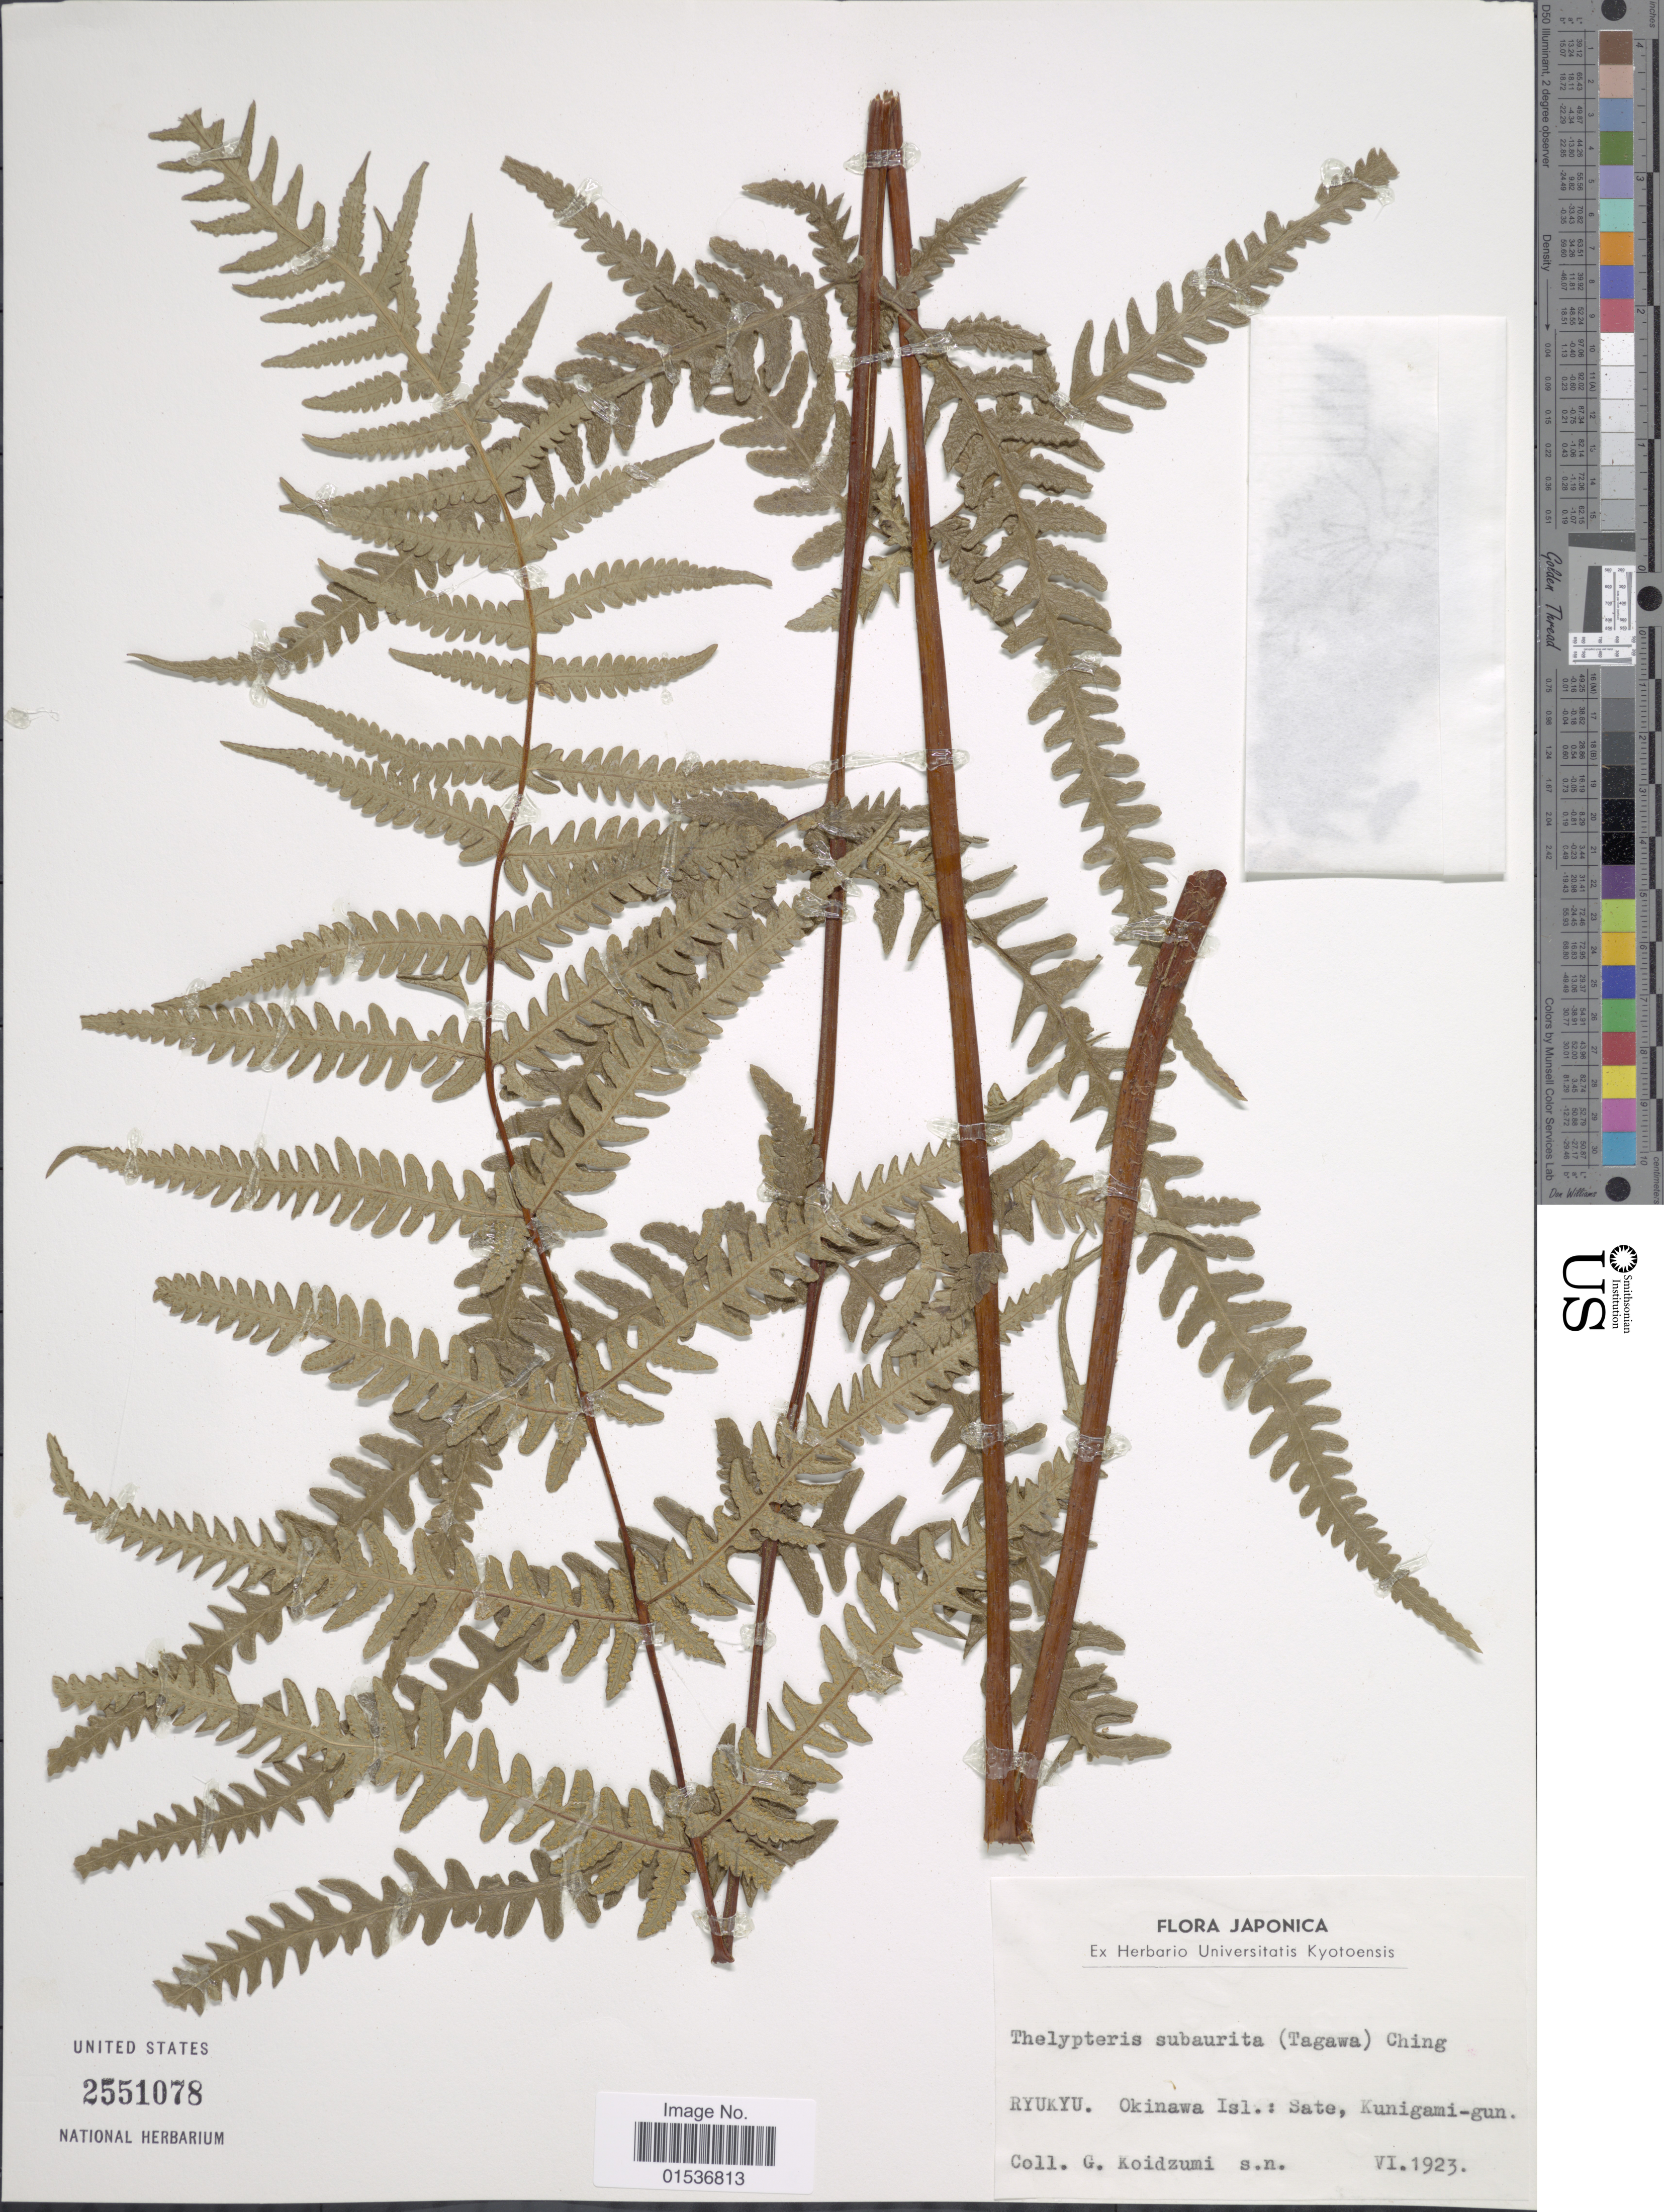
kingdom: Plantae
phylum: Tracheophyta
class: Polypodiopsida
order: Polypodiales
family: Thelypteridaceae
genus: Pseudophegopteris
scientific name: Pseudophegopteris subaurita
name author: (Tagawa) Ching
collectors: G. Koidzumi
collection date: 1923-06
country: Japan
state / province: Okinawa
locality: Japonica. Ryukyu, Okinanawa Isl.: Satem Kunigami-gun.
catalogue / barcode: US 2551078